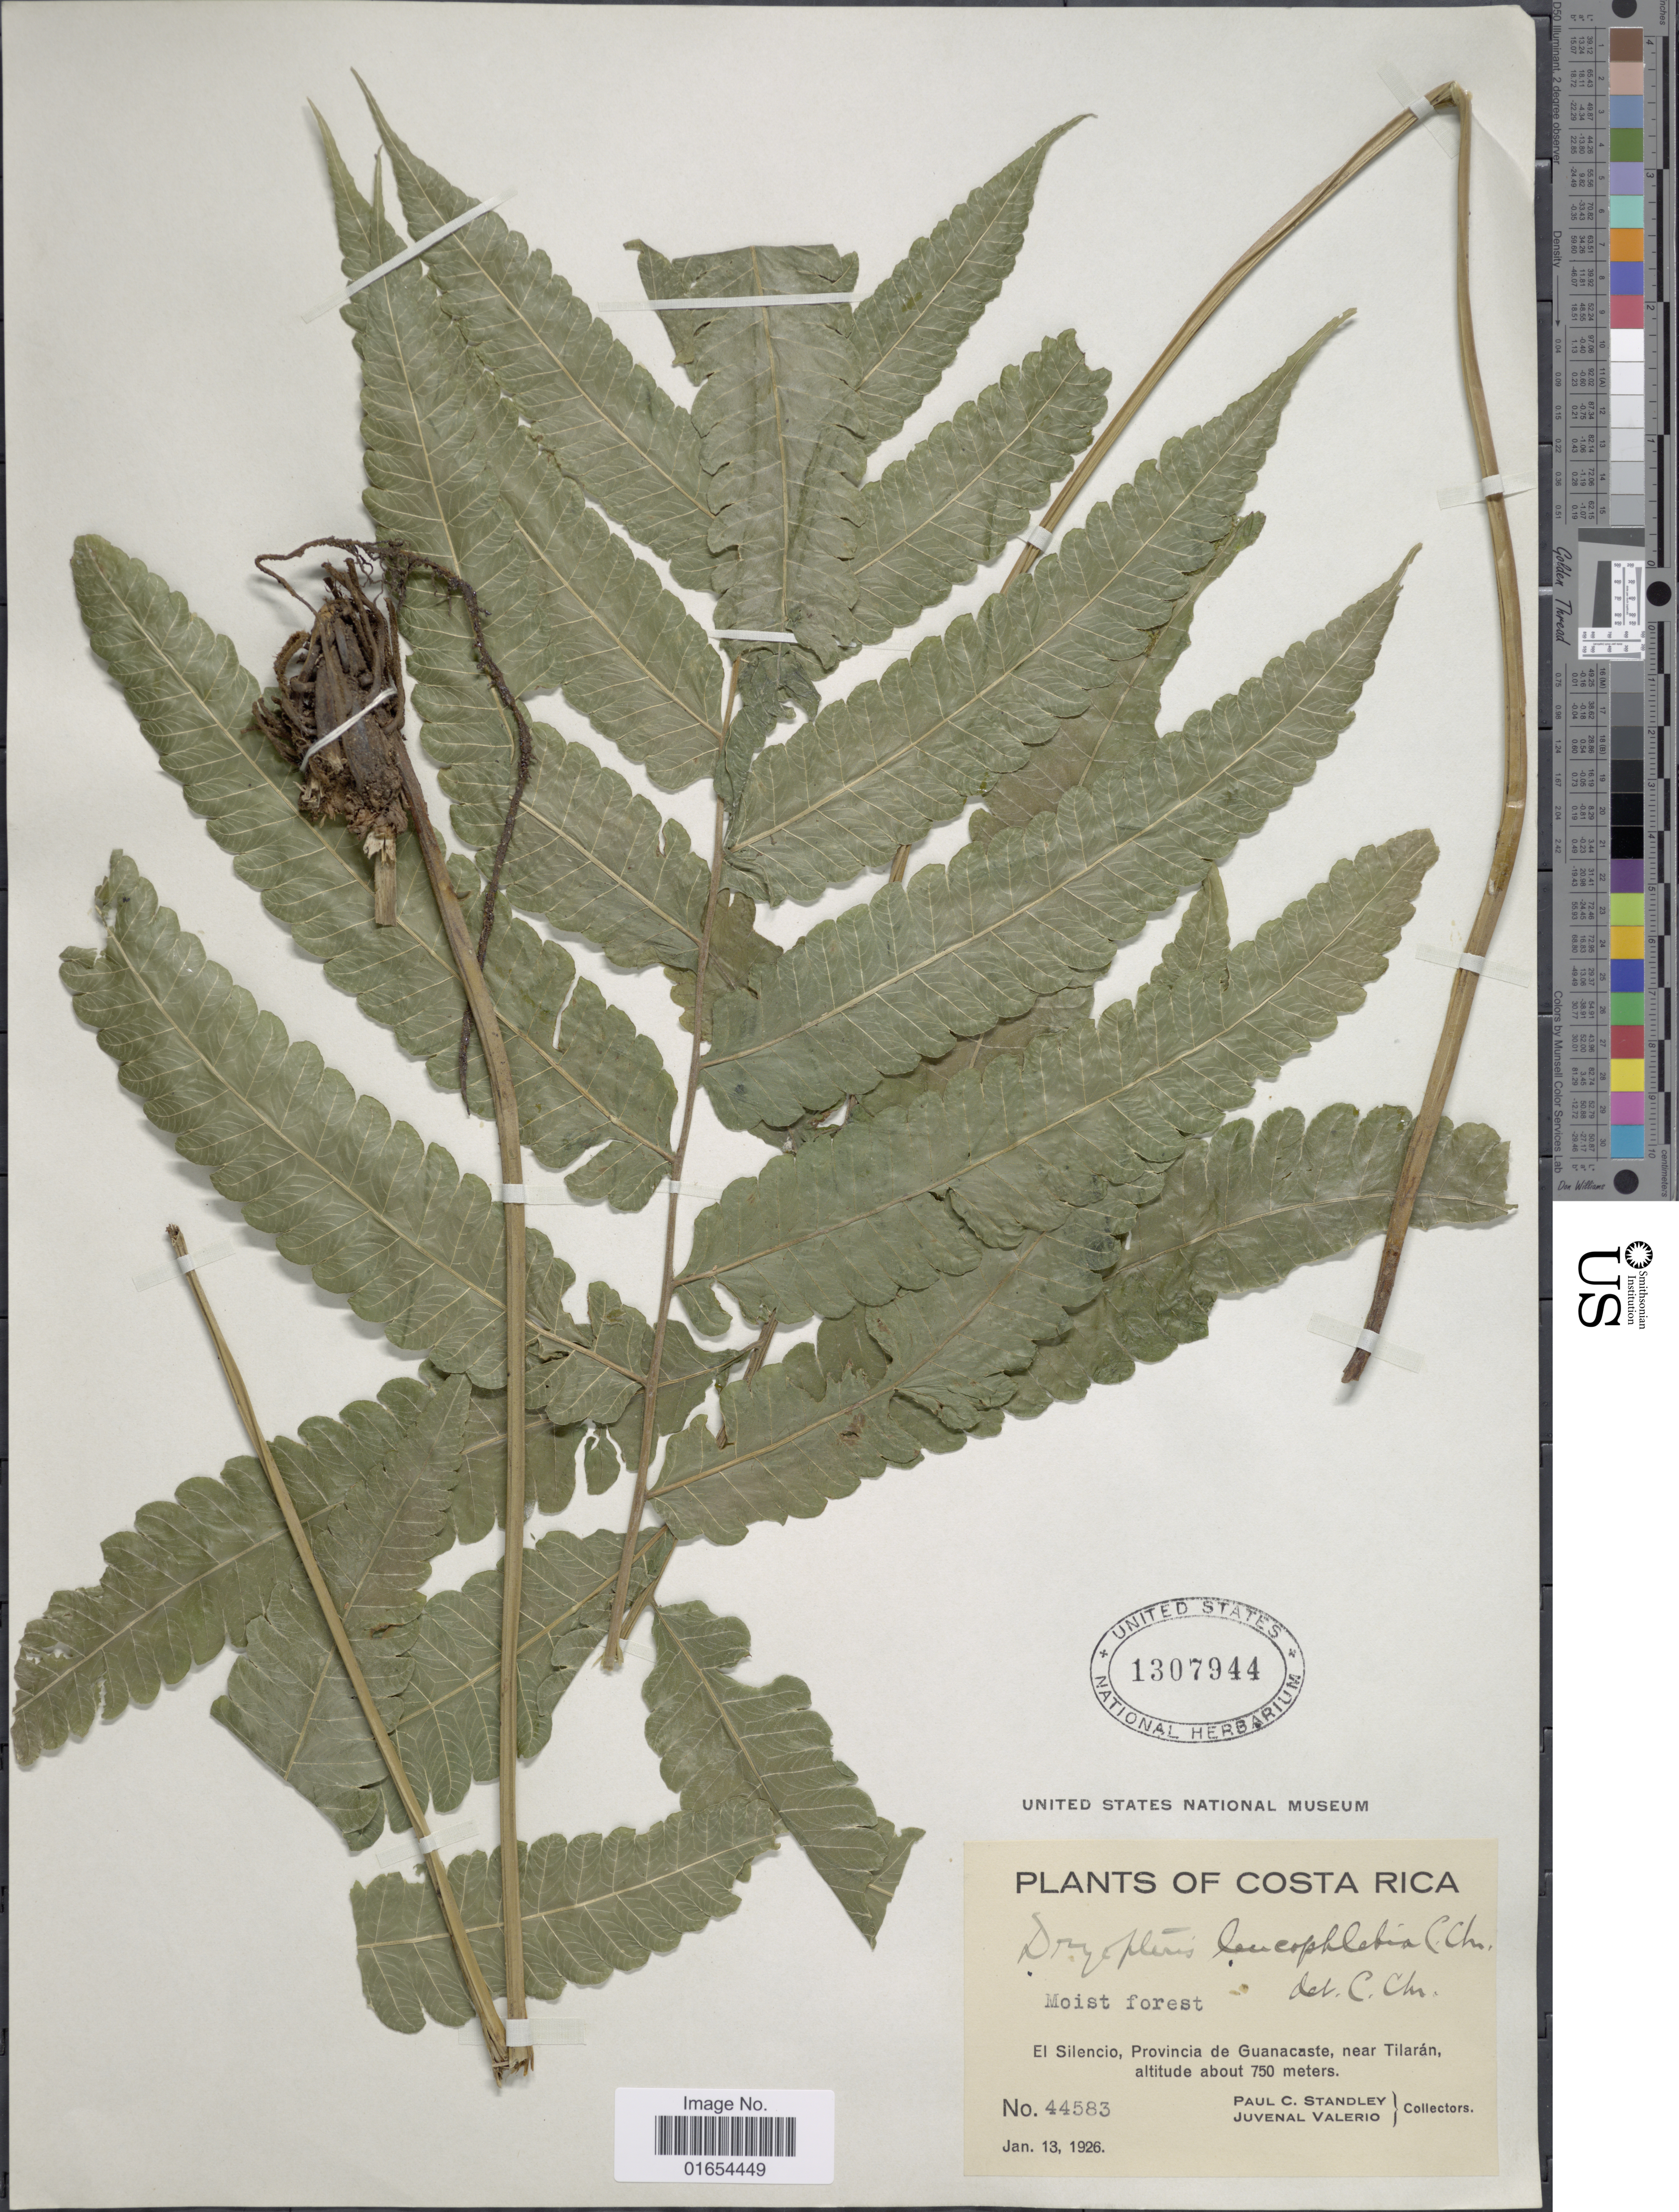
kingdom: Plantae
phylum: Tracheophyta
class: Polypodiopsida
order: Polypodiales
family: Thelypteridaceae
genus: Goniopteris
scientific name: Goniopteris urbanii comb. ined.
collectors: P. C. Standley & J. Valerio R.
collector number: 44583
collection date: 1926-01-13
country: Costa Rica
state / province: Guanacaste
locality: Moist forest. El Silencio, near Tilaran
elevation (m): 750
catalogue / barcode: US 1307944